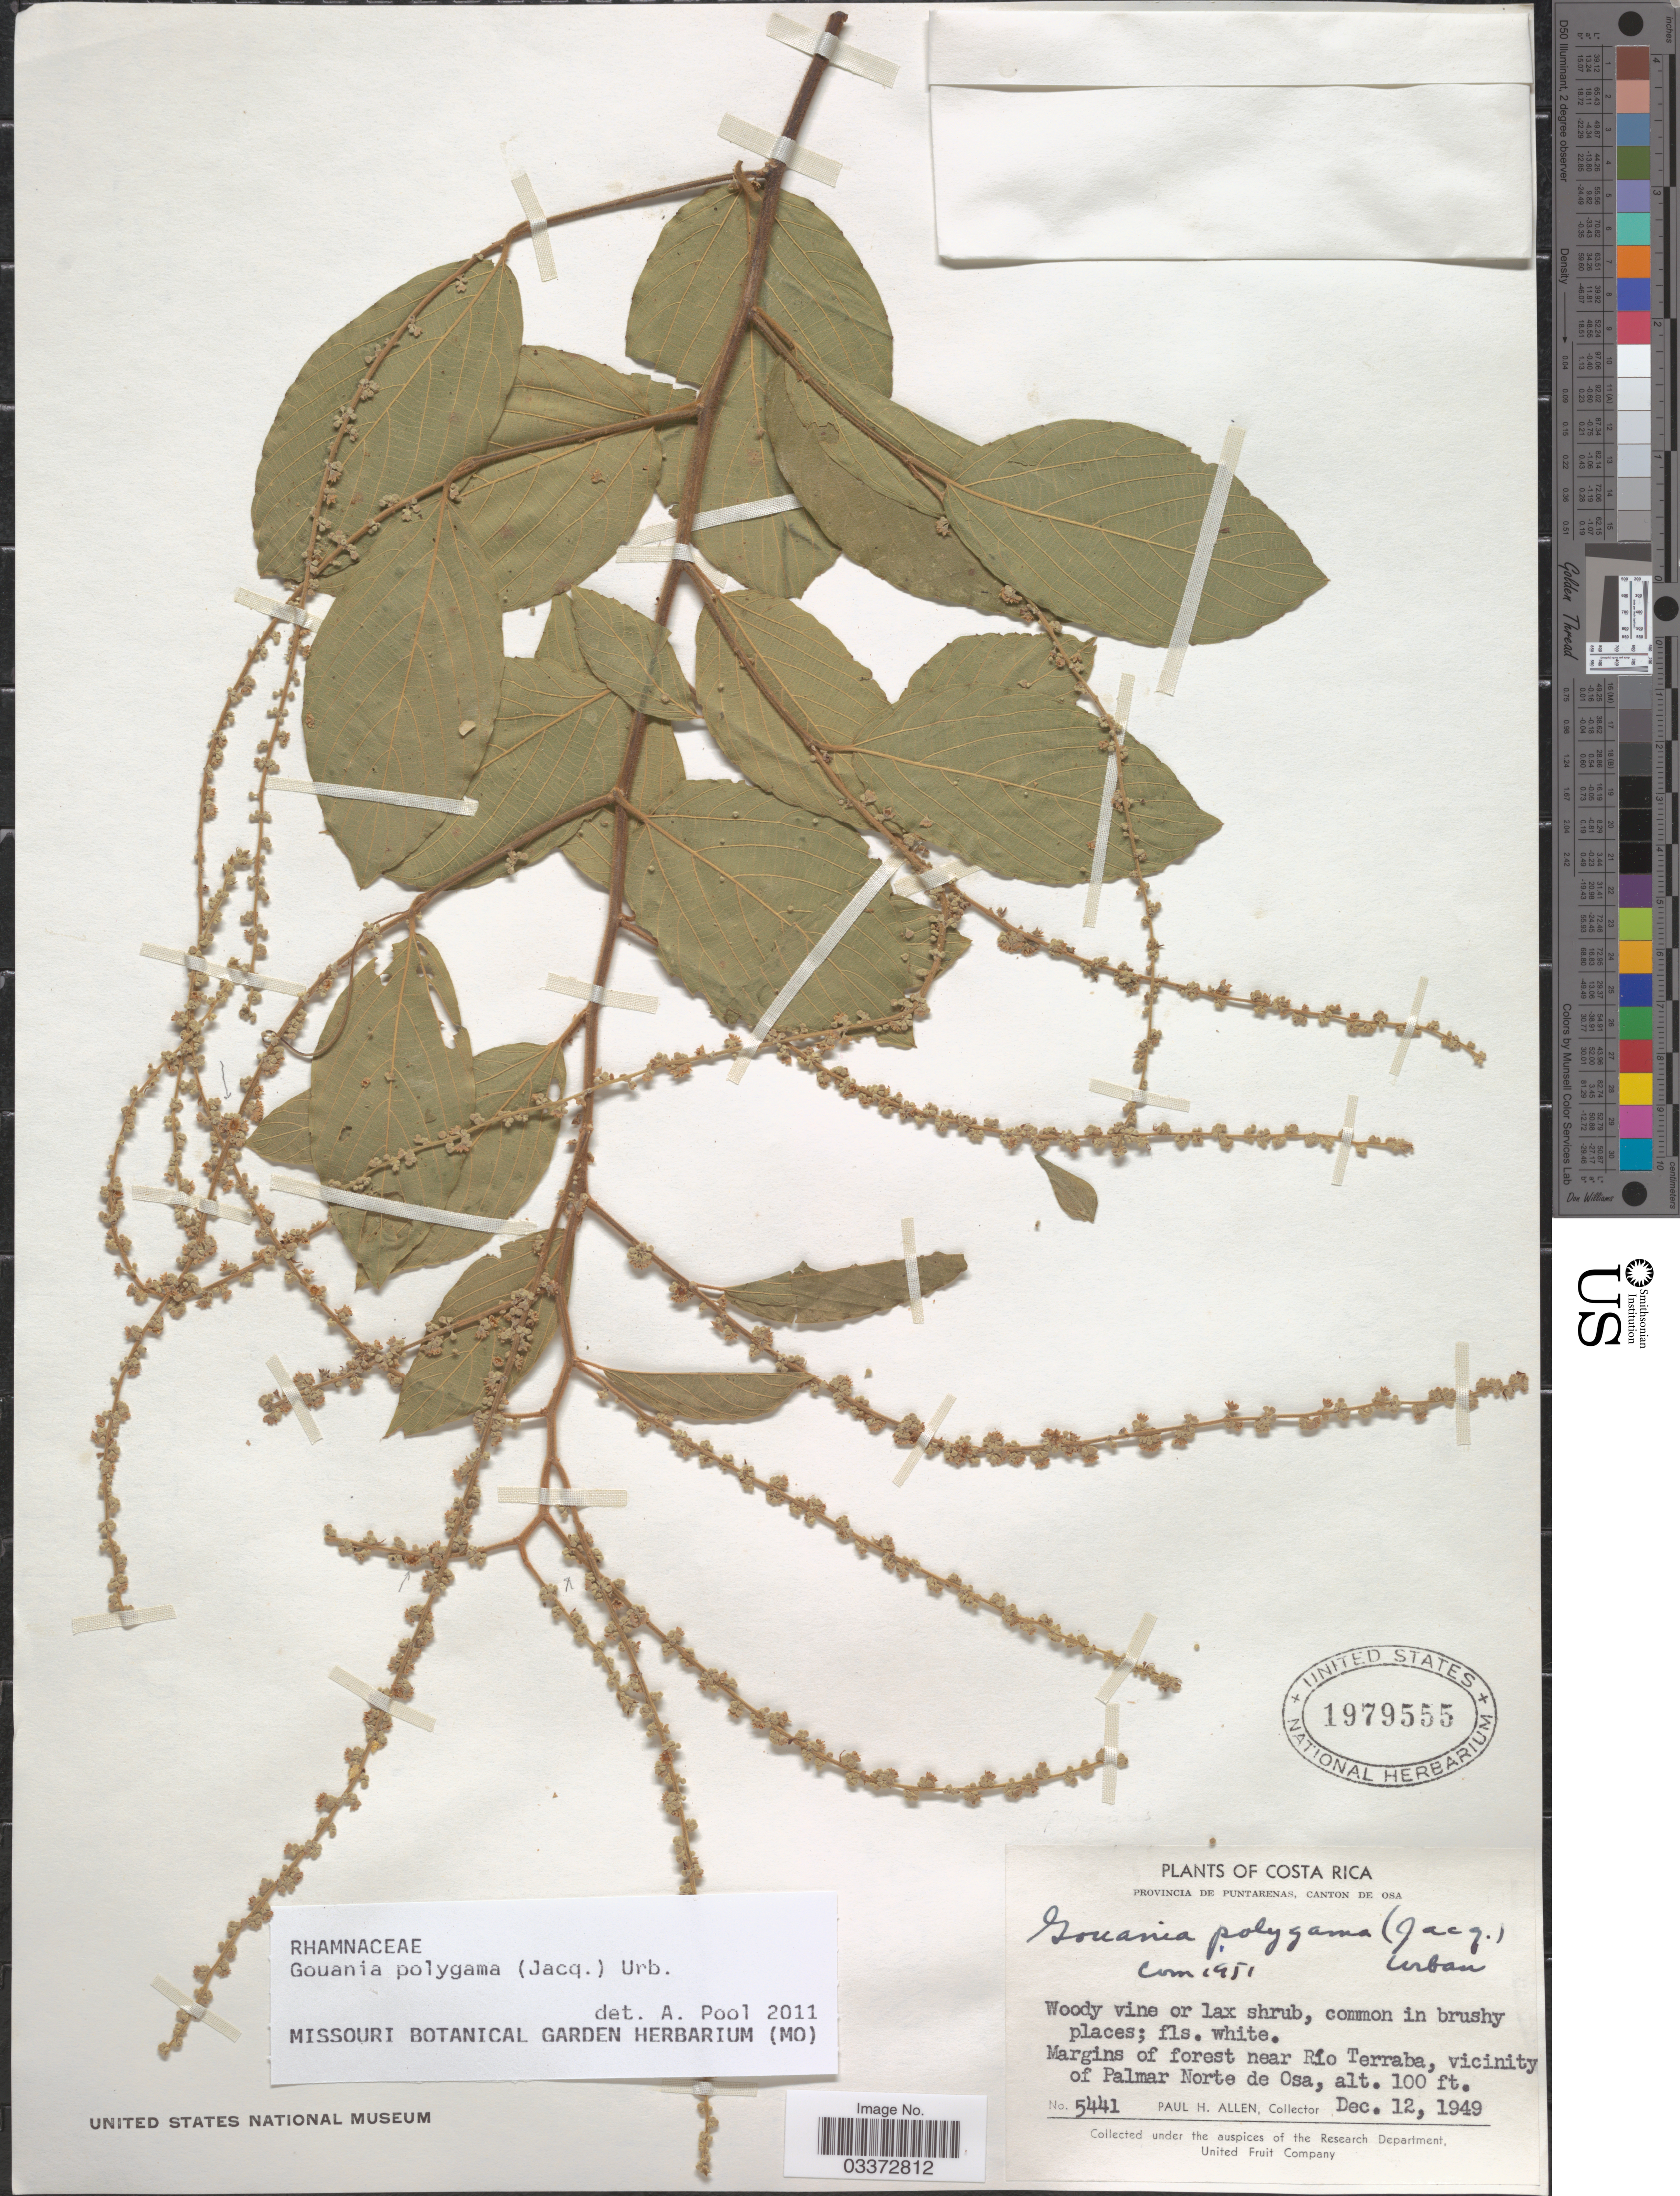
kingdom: Plantae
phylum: Tracheophyta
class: Magnoliopsida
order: Rosales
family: Rhamnaceae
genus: Gouania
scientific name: Gouania polygama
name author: (Jacq.) Urb.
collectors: P. H. Allen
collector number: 5441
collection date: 1949-12-12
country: Costa Rica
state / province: Puntarenas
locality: Canton de Osa. Margins of forest near Río Terraba, vicinity of Palmar Norte de Osa.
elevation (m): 30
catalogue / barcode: US 1979555